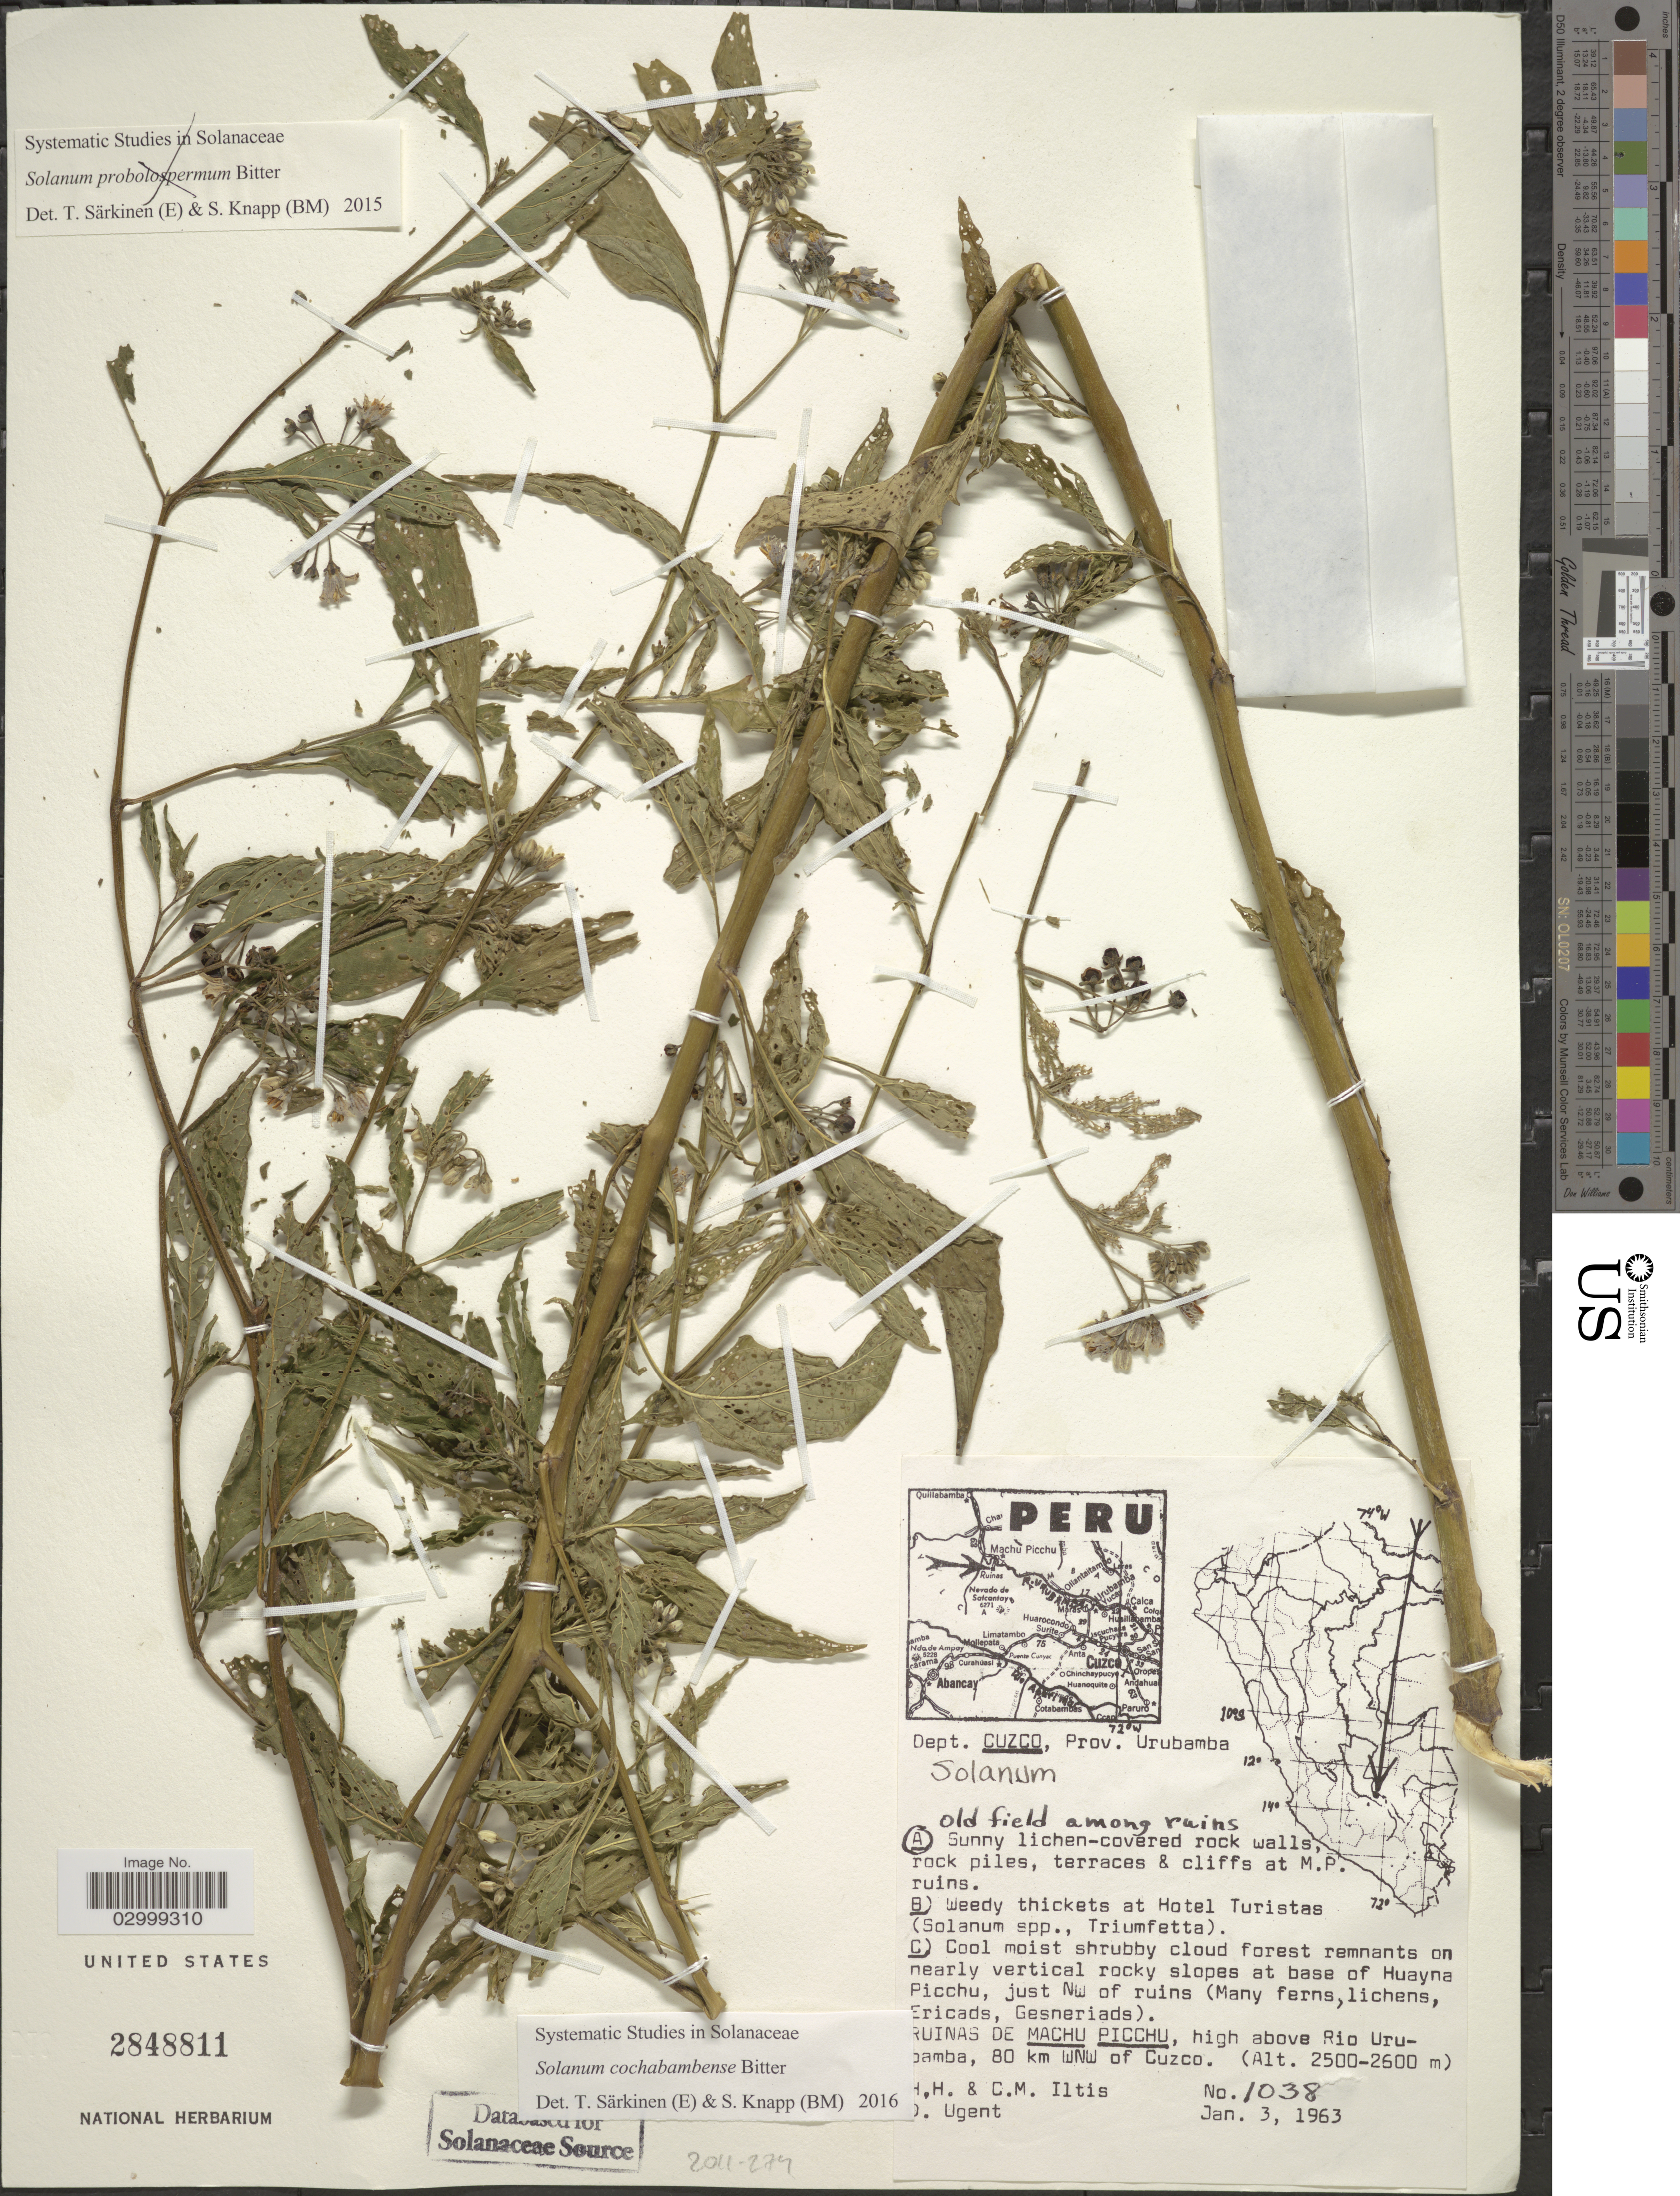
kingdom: Plantae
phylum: Tracheophyta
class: Magnoliopsida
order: Solanales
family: Solanaceae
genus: Solanum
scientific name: Solanum cochabambense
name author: Bitter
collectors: H. H. Iltis, C. M Iltis & D. Ugent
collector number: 1038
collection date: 1963-01-03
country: Peru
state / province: Cusco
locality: Dept. Cuzco, Prov. Urubamba, Ruins De Machu Picchu, high above Rio Urubamba, 80 km WNW of Cuzco.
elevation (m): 2500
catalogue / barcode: US 2848811